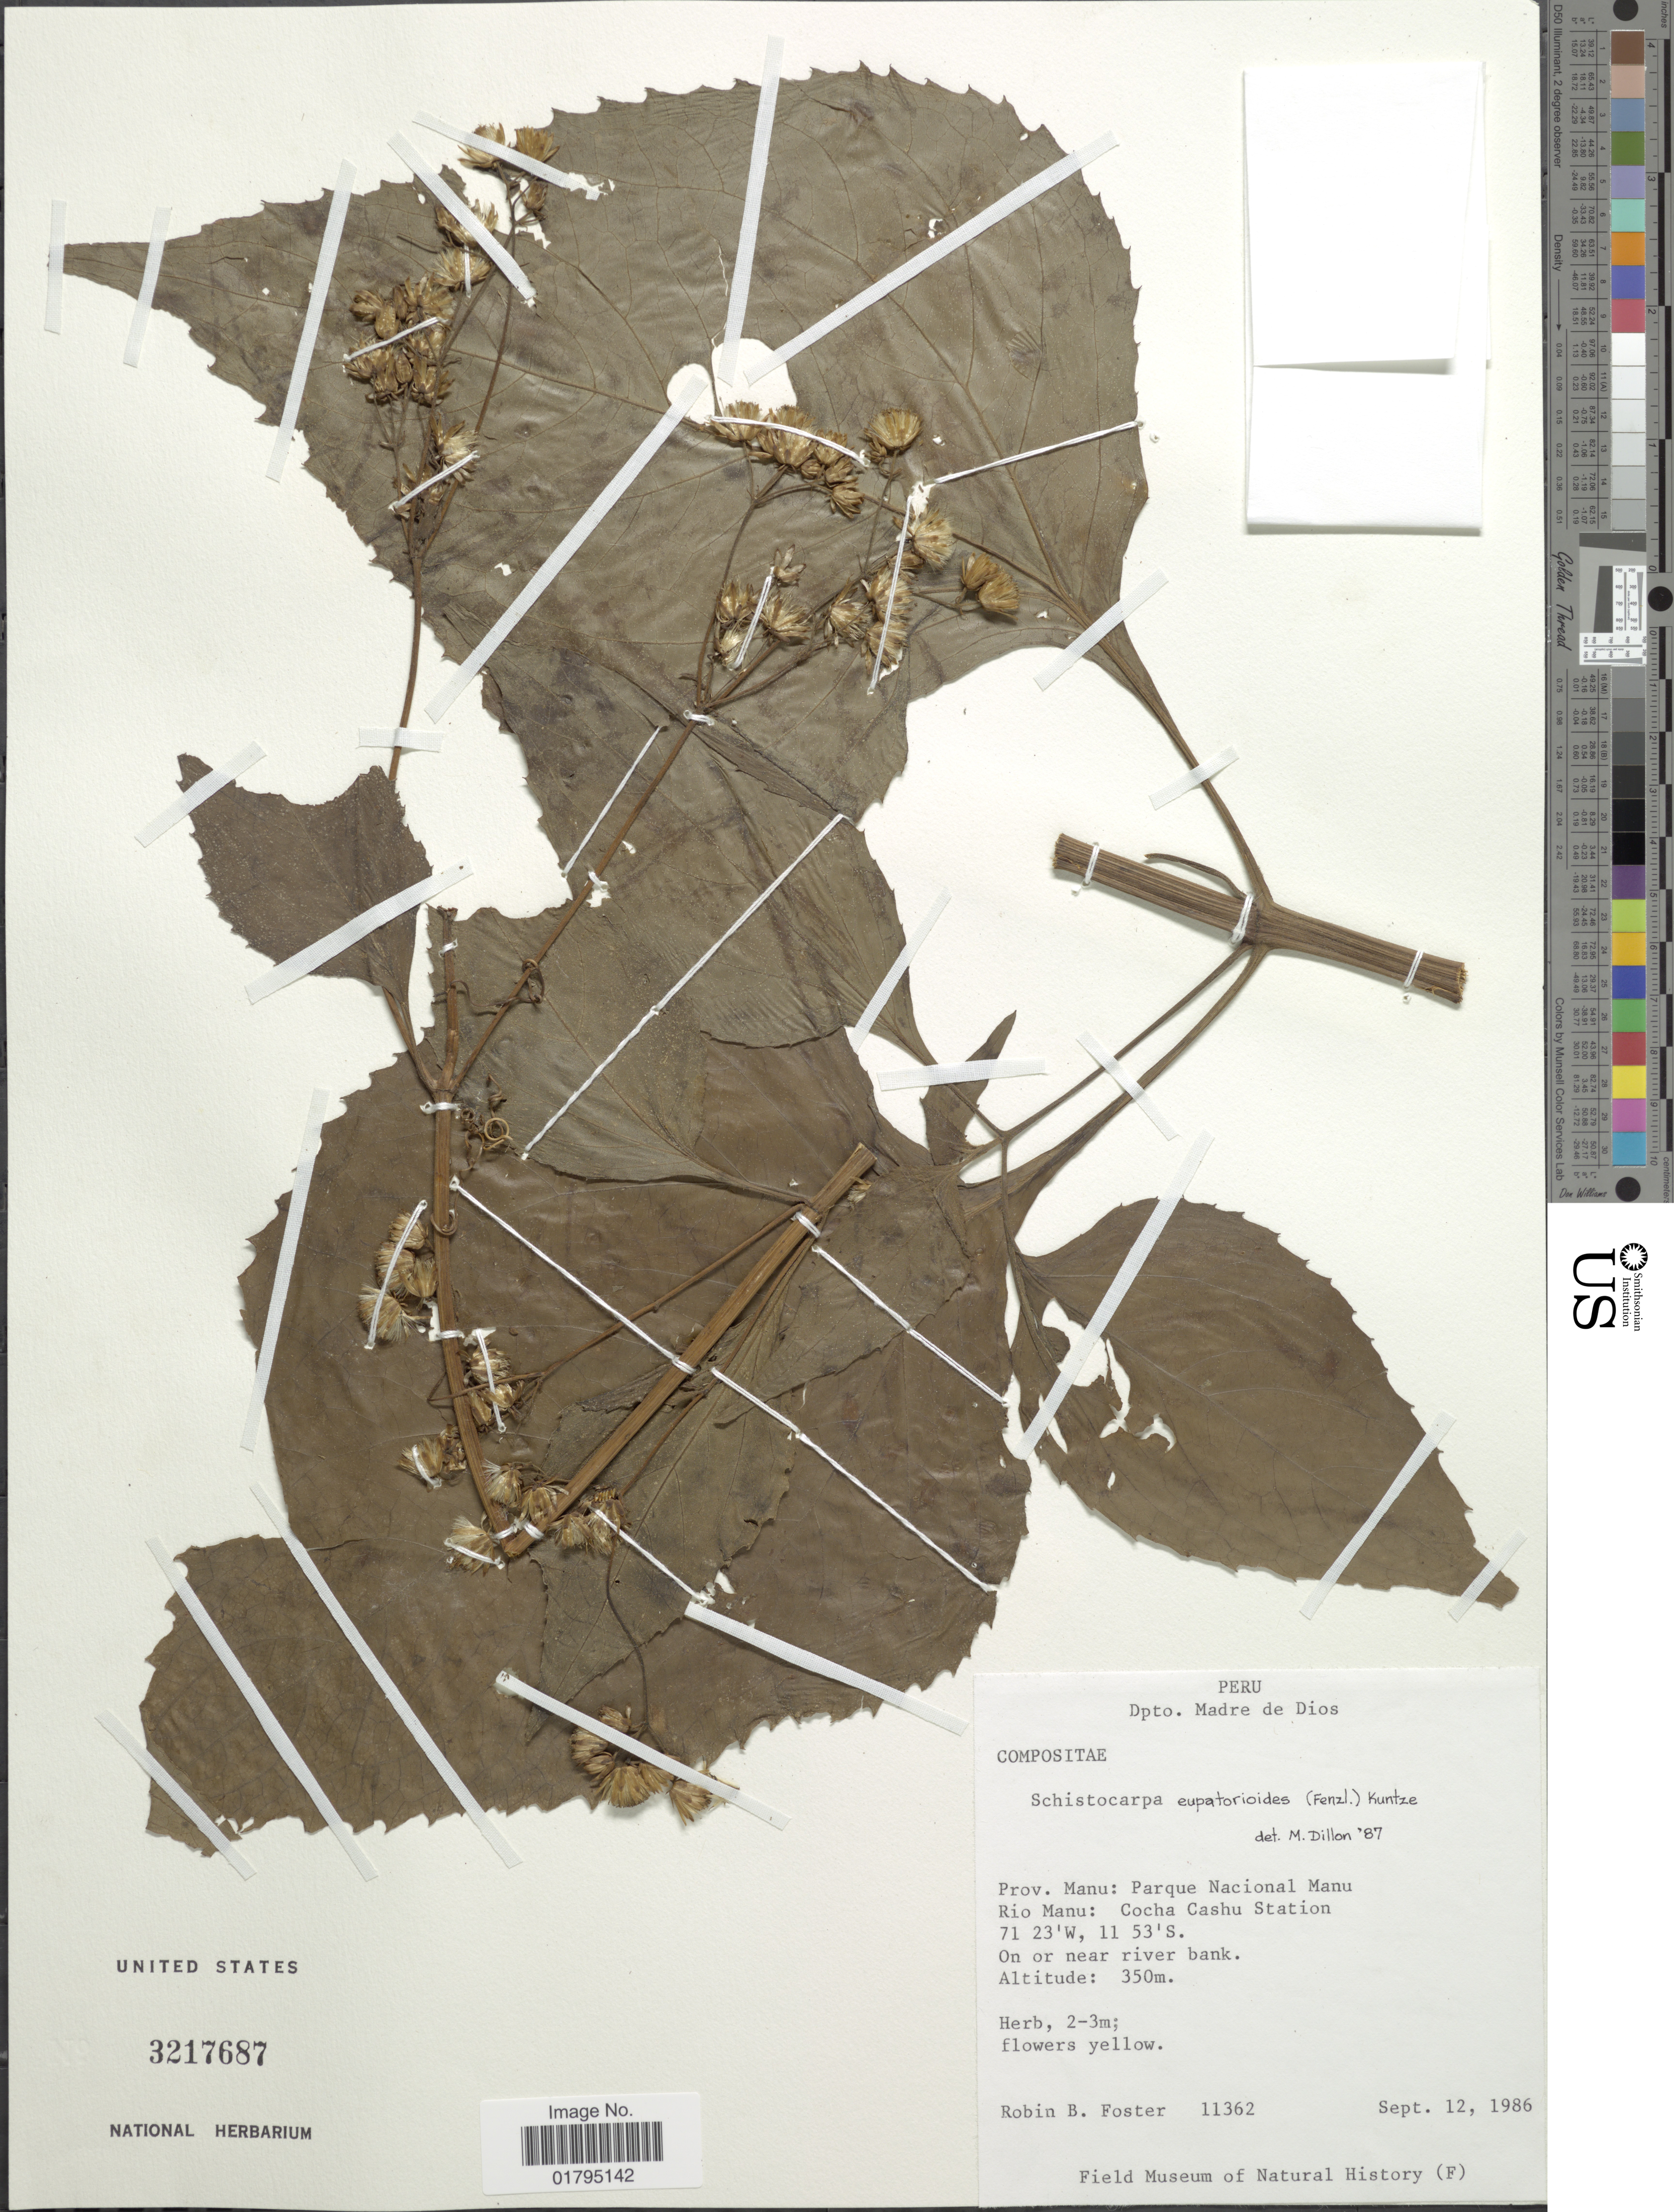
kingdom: Plantae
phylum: Tracheophyta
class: Magnoliopsida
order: Asterales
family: Asteraceae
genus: Schistocarpha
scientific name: Schistocarpha eupatorioides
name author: (Fenzl) Kuntze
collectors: R. B. Foster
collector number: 11362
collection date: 1986-09-12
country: Peru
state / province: Madre de Dios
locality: Prov. Manu: Parque Nacional Manu, Rio Manu: Cocha Cashu Station.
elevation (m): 350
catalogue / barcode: US 3217687